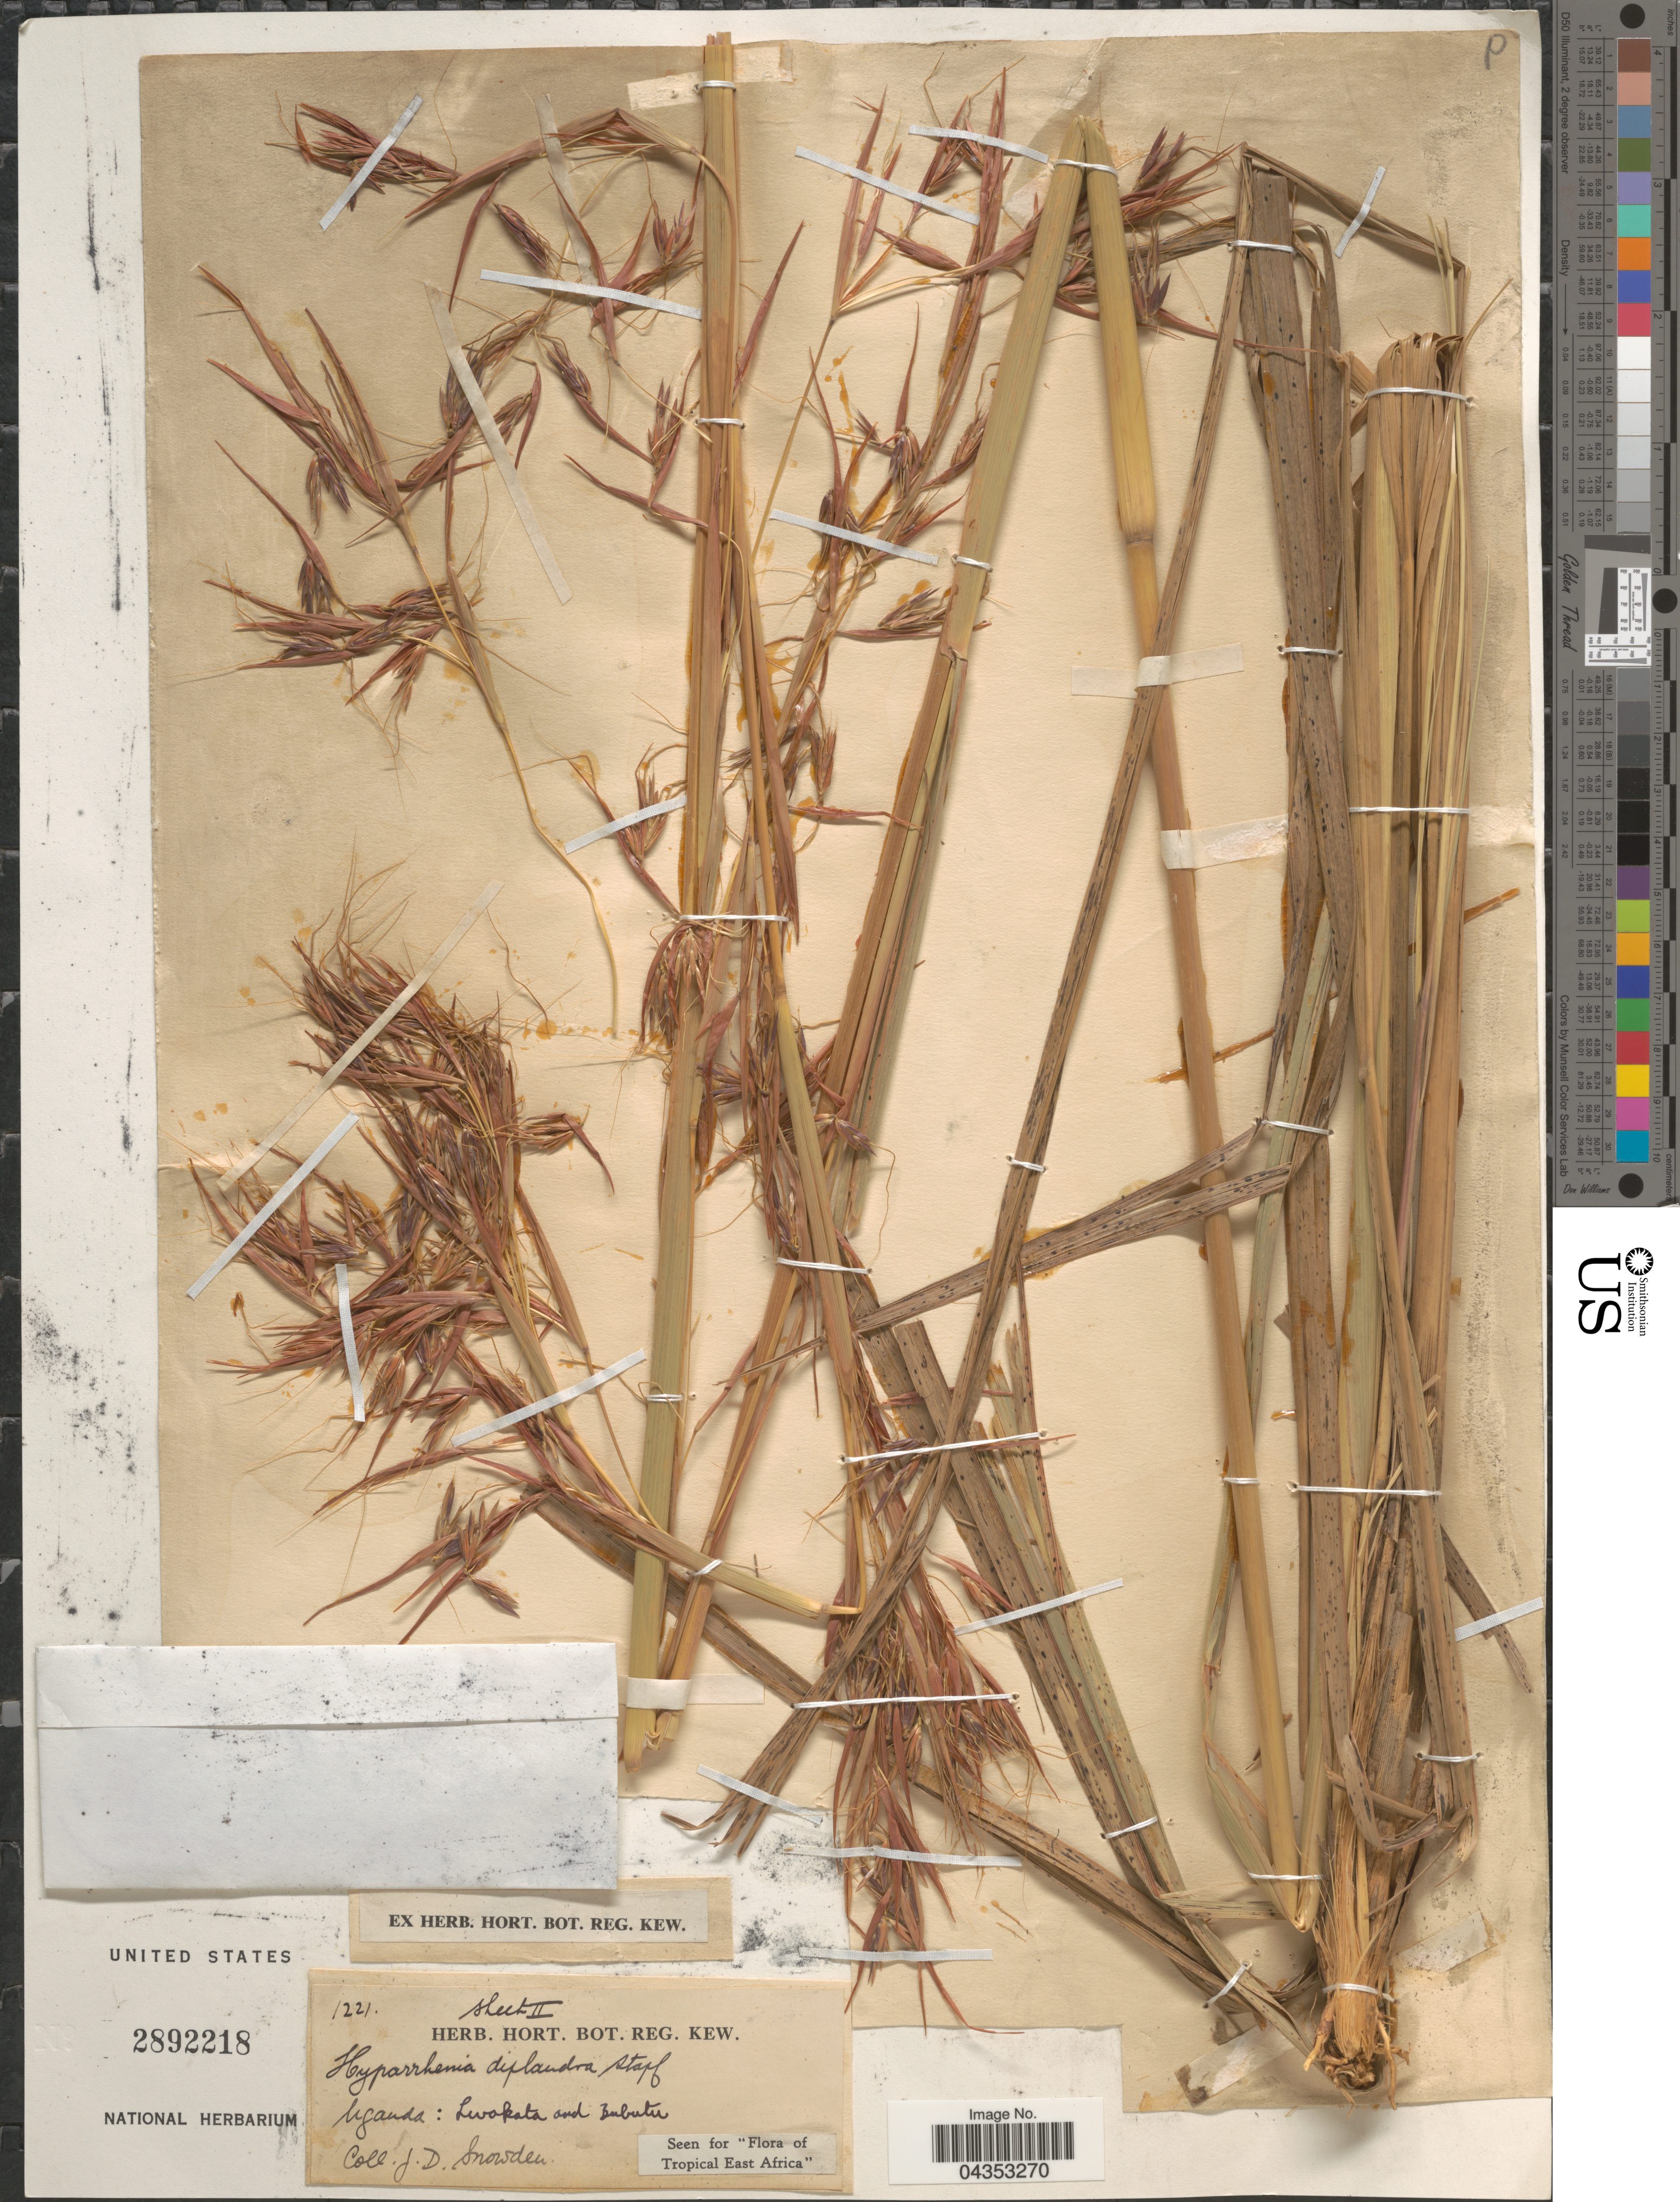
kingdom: Plantae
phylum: Tracheophyta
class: Liliopsida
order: Poales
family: Poaceae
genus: Hyparrhenia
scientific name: Hyparrhenia diplandra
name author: (Hack.) Stapf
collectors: J. Snowden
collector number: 1221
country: Uganda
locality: Lwokata and Bubutu.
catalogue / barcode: US 2892218